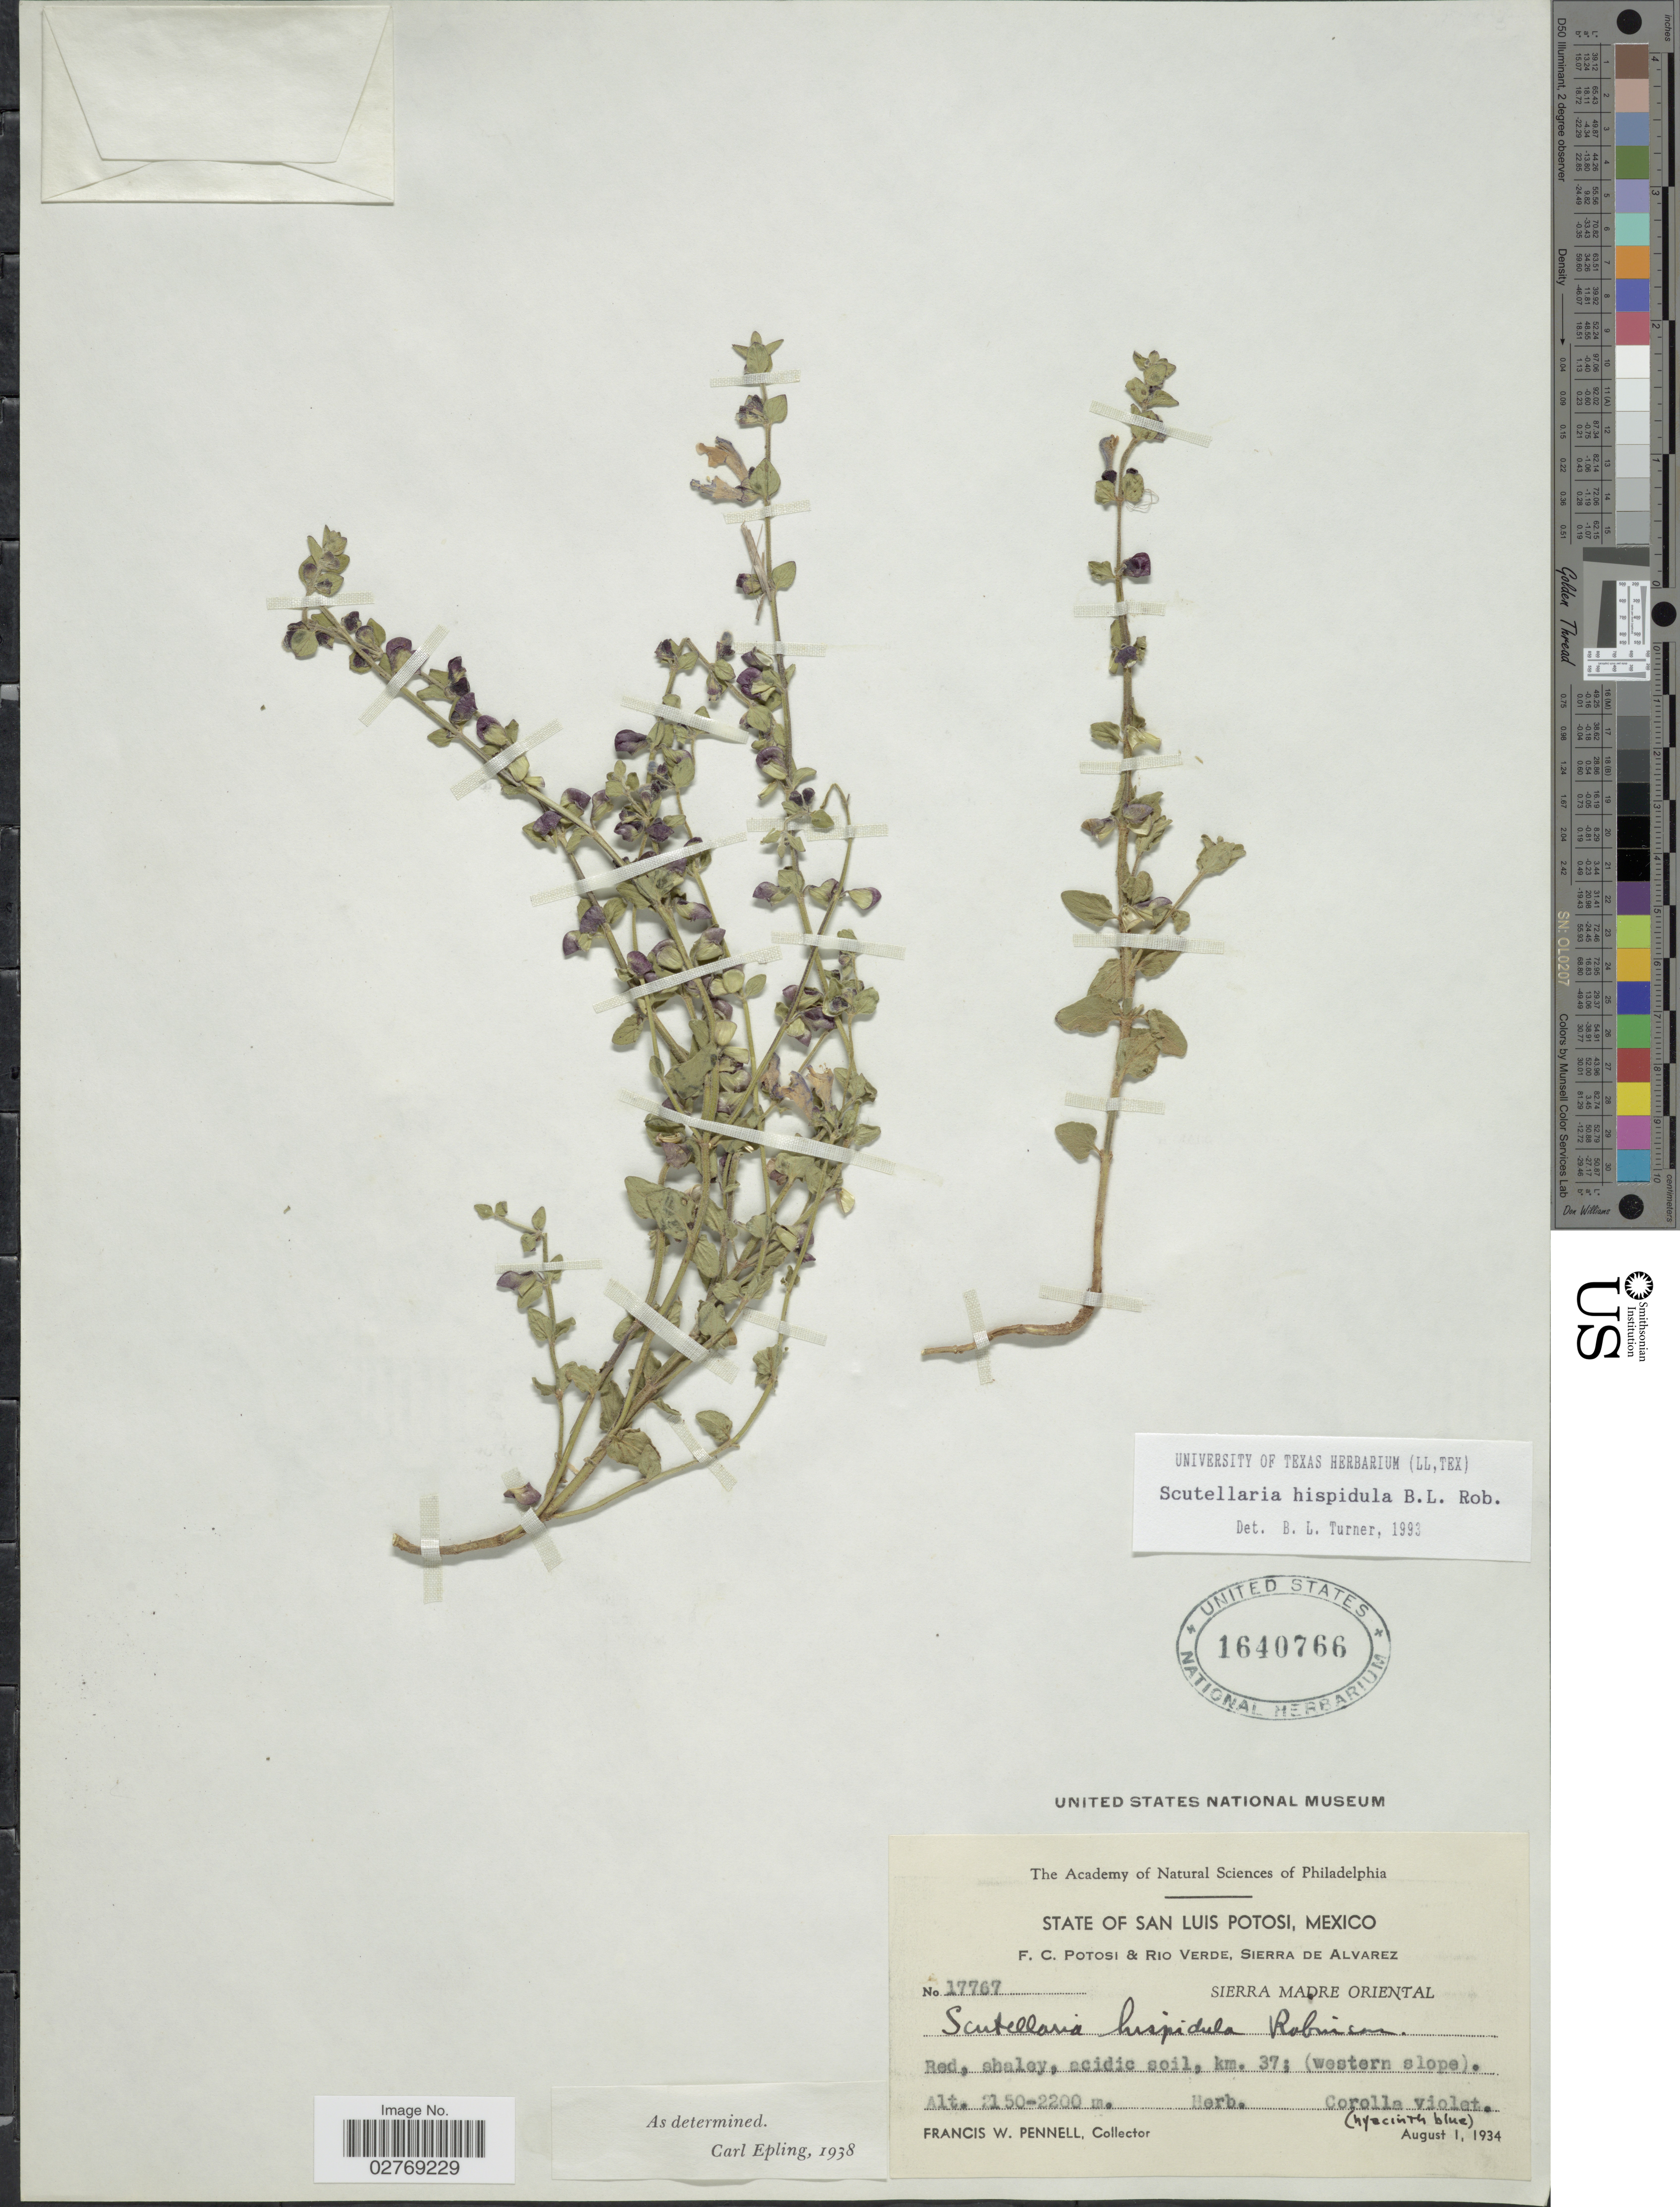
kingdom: Plantae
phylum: Tracheophyta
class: Magnoliopsida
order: Lamiales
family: Lamiaceae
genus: Scutellaria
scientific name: Scutellaria hispidula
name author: B.L. Rob.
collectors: F. W. Pennell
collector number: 17767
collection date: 1934-08-01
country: Mexico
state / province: San Luis Potosí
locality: F. C. Potosi & Rio Verde, Sierra de Alvarez. Sierra Madre Oriental. Red. shaley, scidic soil, km. 73; (western slope).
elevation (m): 2150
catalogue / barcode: US 1640766